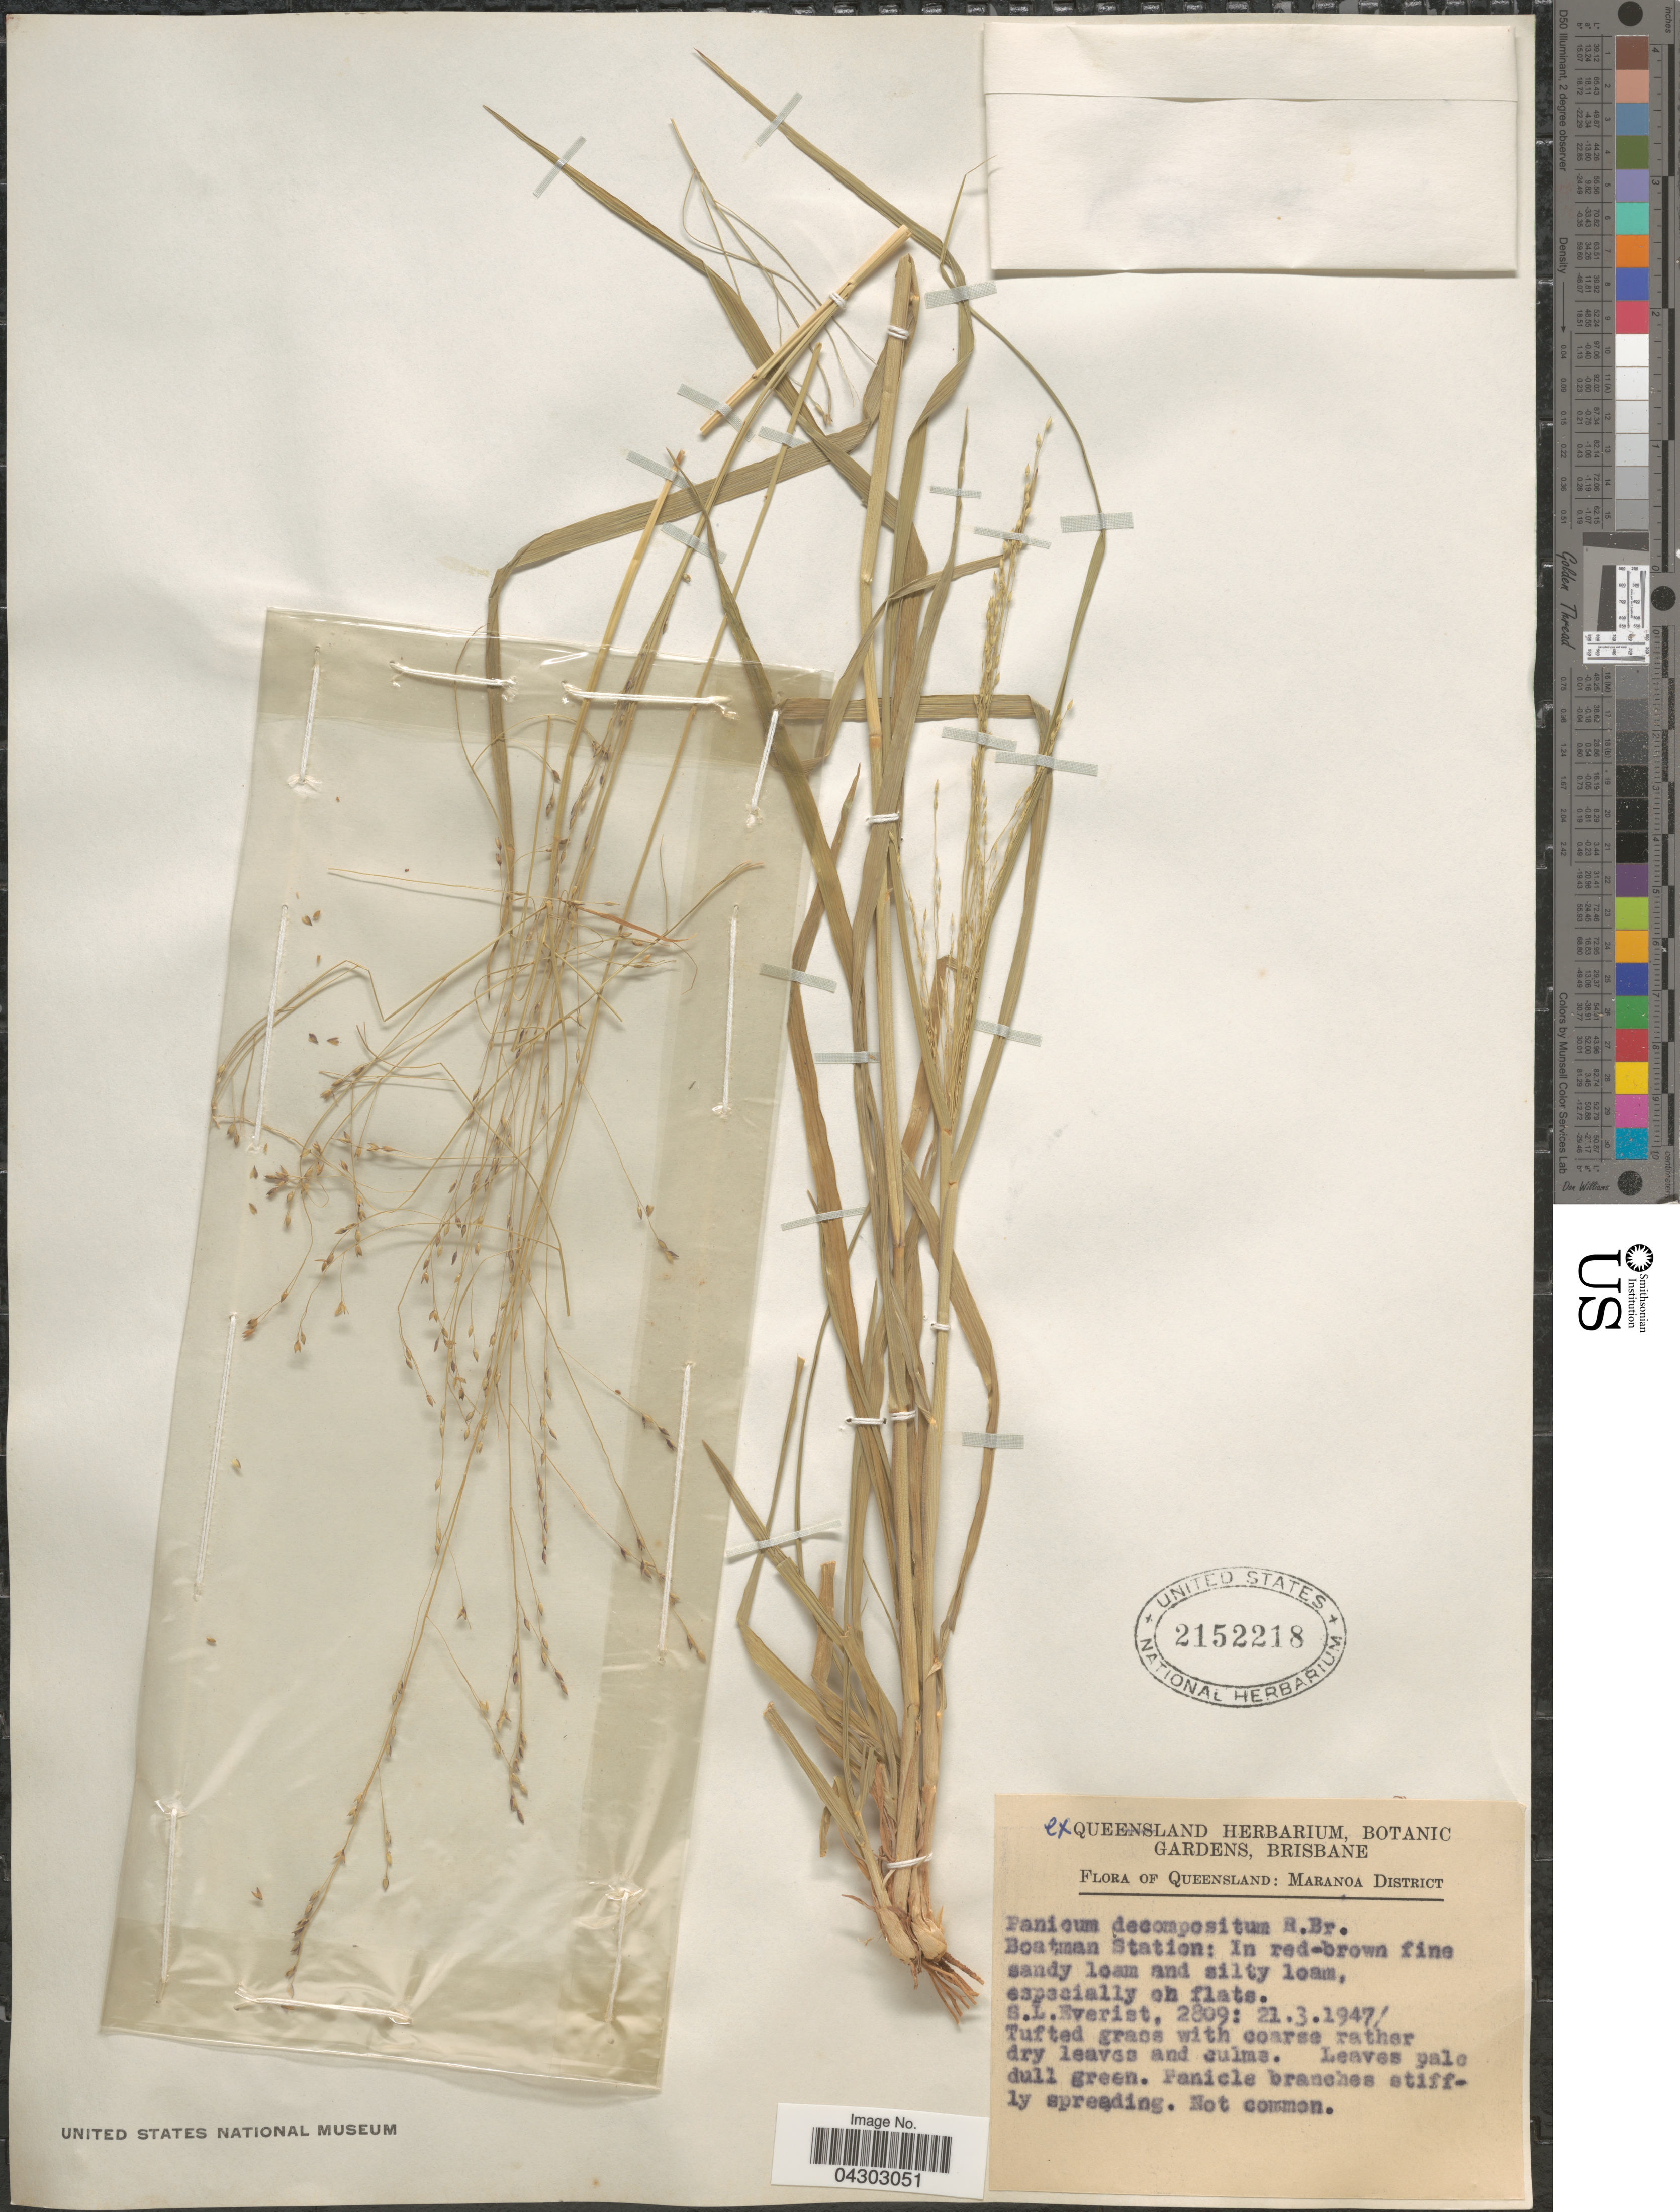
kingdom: Plantae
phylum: Tracheophyta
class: Liliopsida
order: Poales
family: Poaceae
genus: Panicum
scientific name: Panicum decompositum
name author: R. Br.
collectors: S. Everist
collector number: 2809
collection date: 1947-03-21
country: Australia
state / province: Queensland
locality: Maranoa District. Boatman Station.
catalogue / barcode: US 2152218